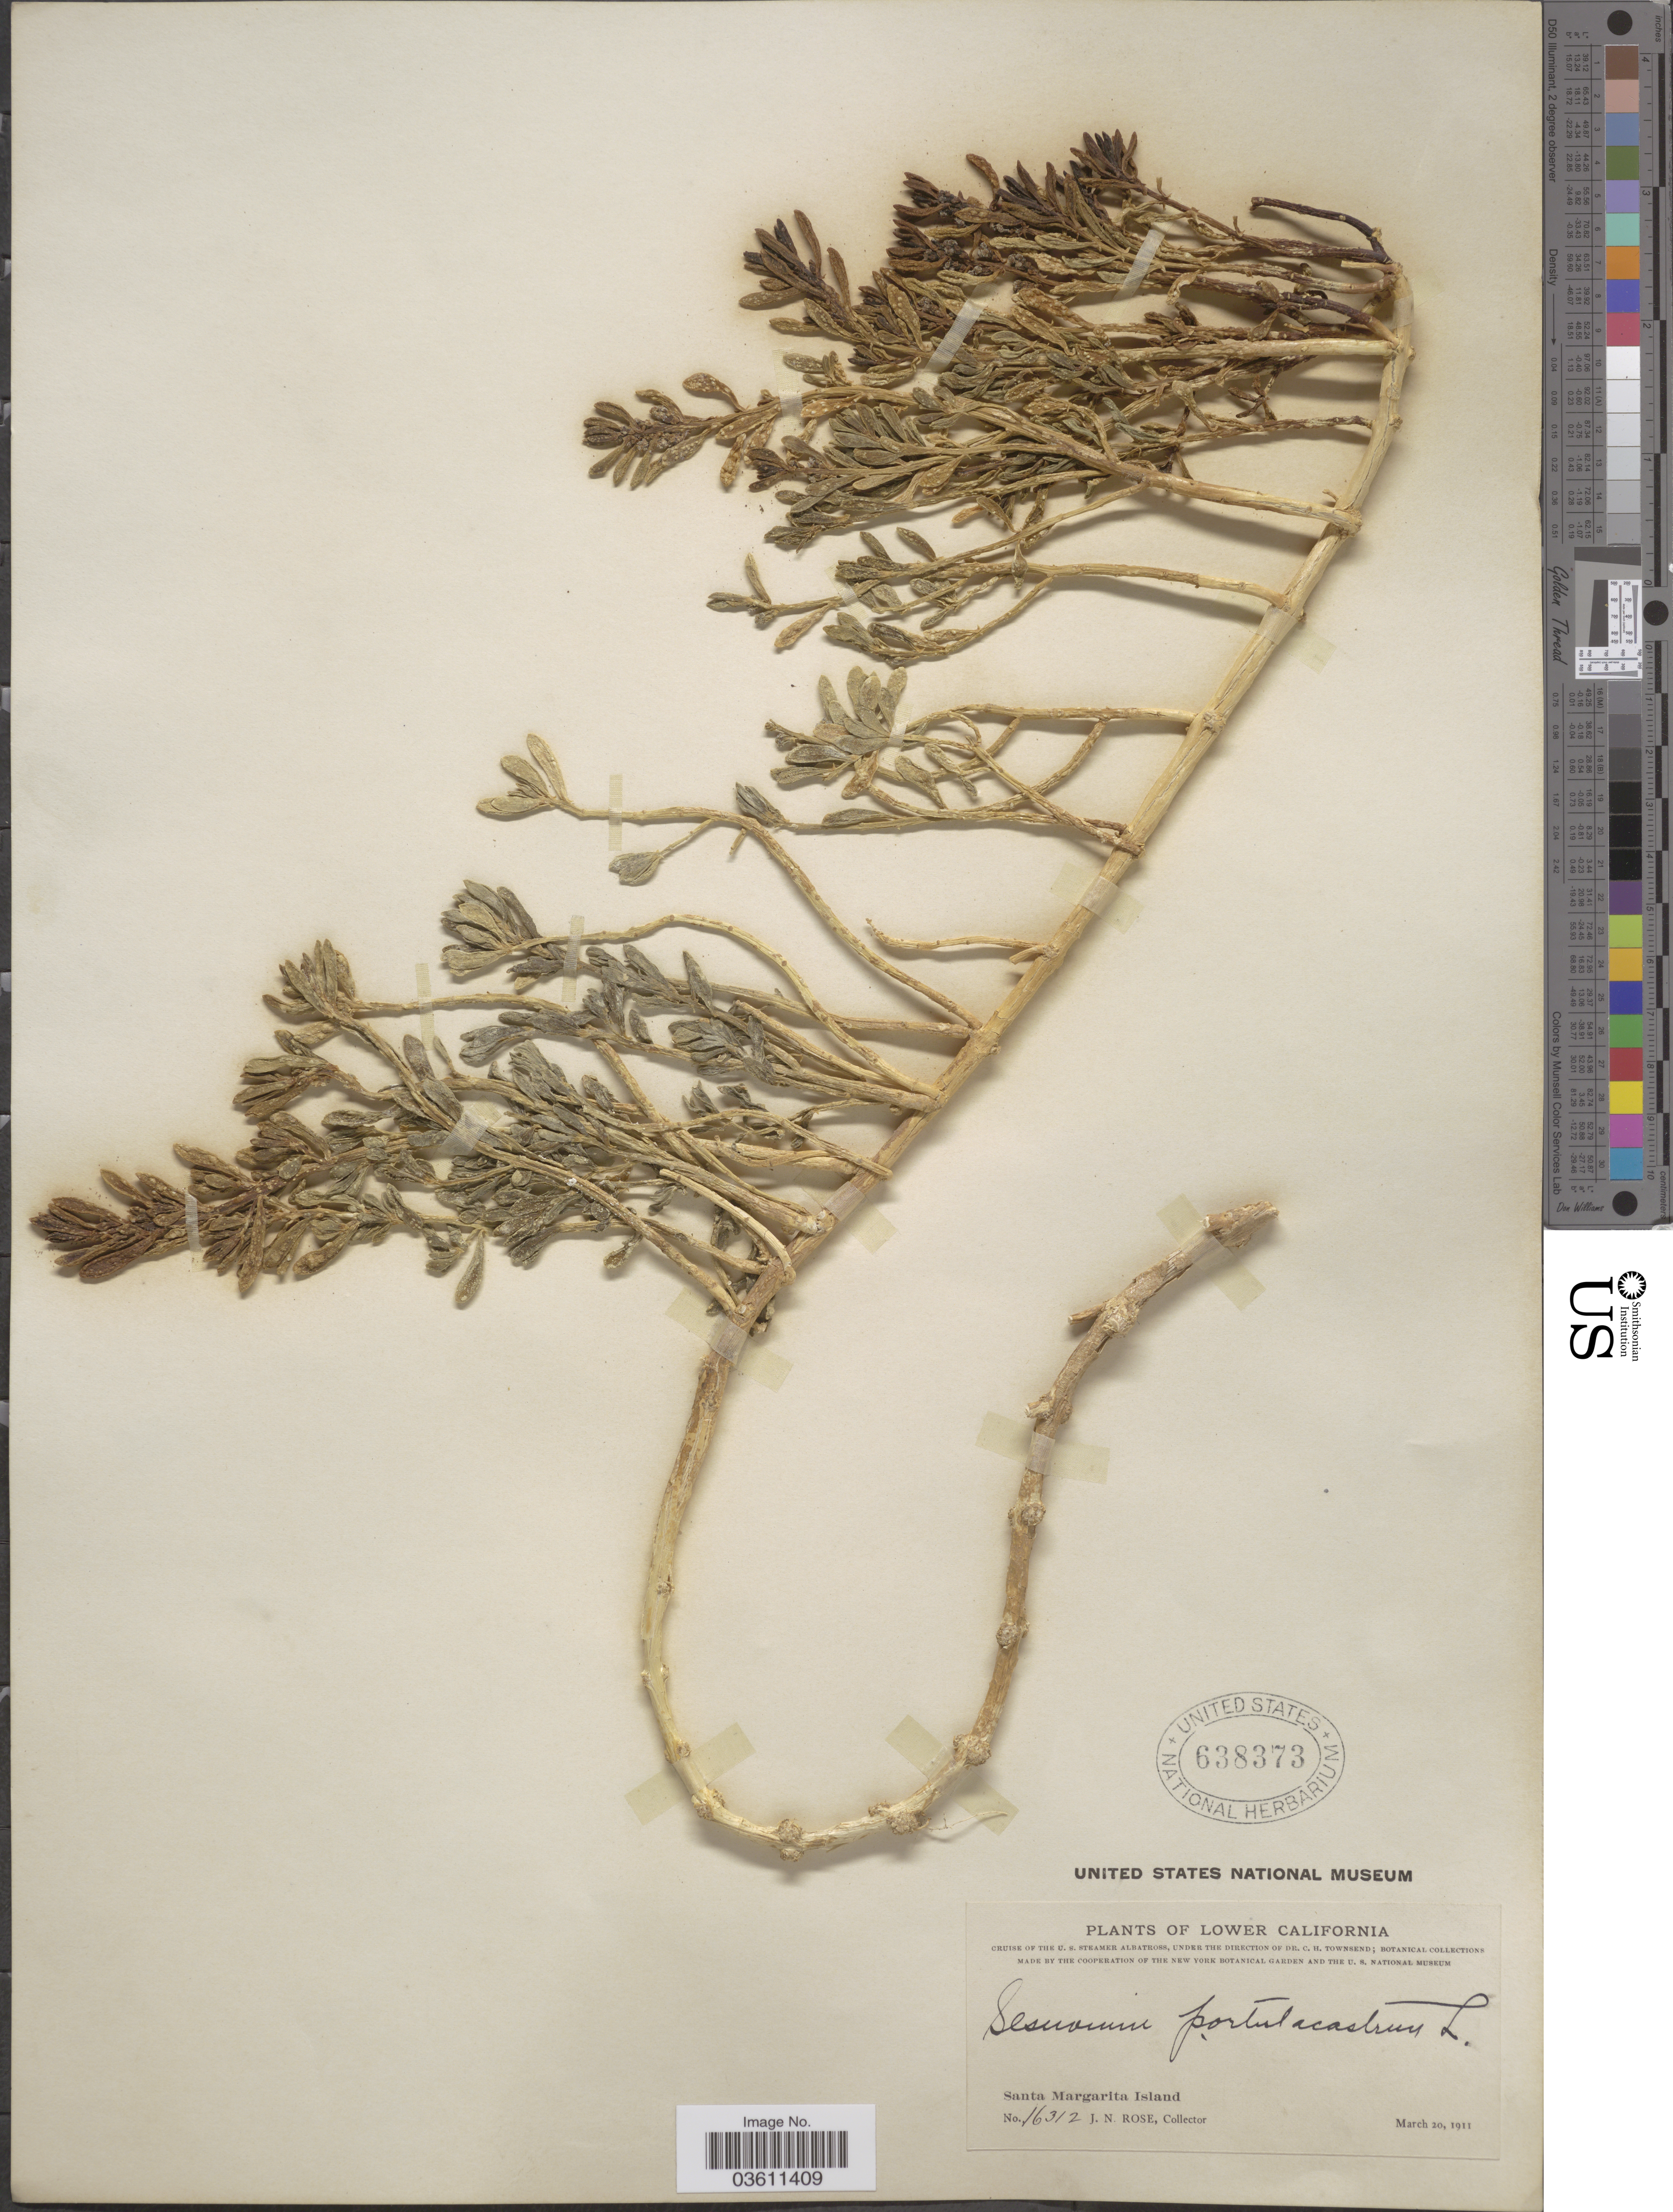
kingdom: Plantae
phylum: Tracheophyta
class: Magnoliopsida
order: Caryophyllales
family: Aizoaceae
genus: Sesuvium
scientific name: Sesuvium portulacastrum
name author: (L.) L.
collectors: J. N. Rose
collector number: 16312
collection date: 1911-03-20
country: Mexico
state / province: Baja California Sur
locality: Lower California. Santa Margarita Island.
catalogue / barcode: US 638373